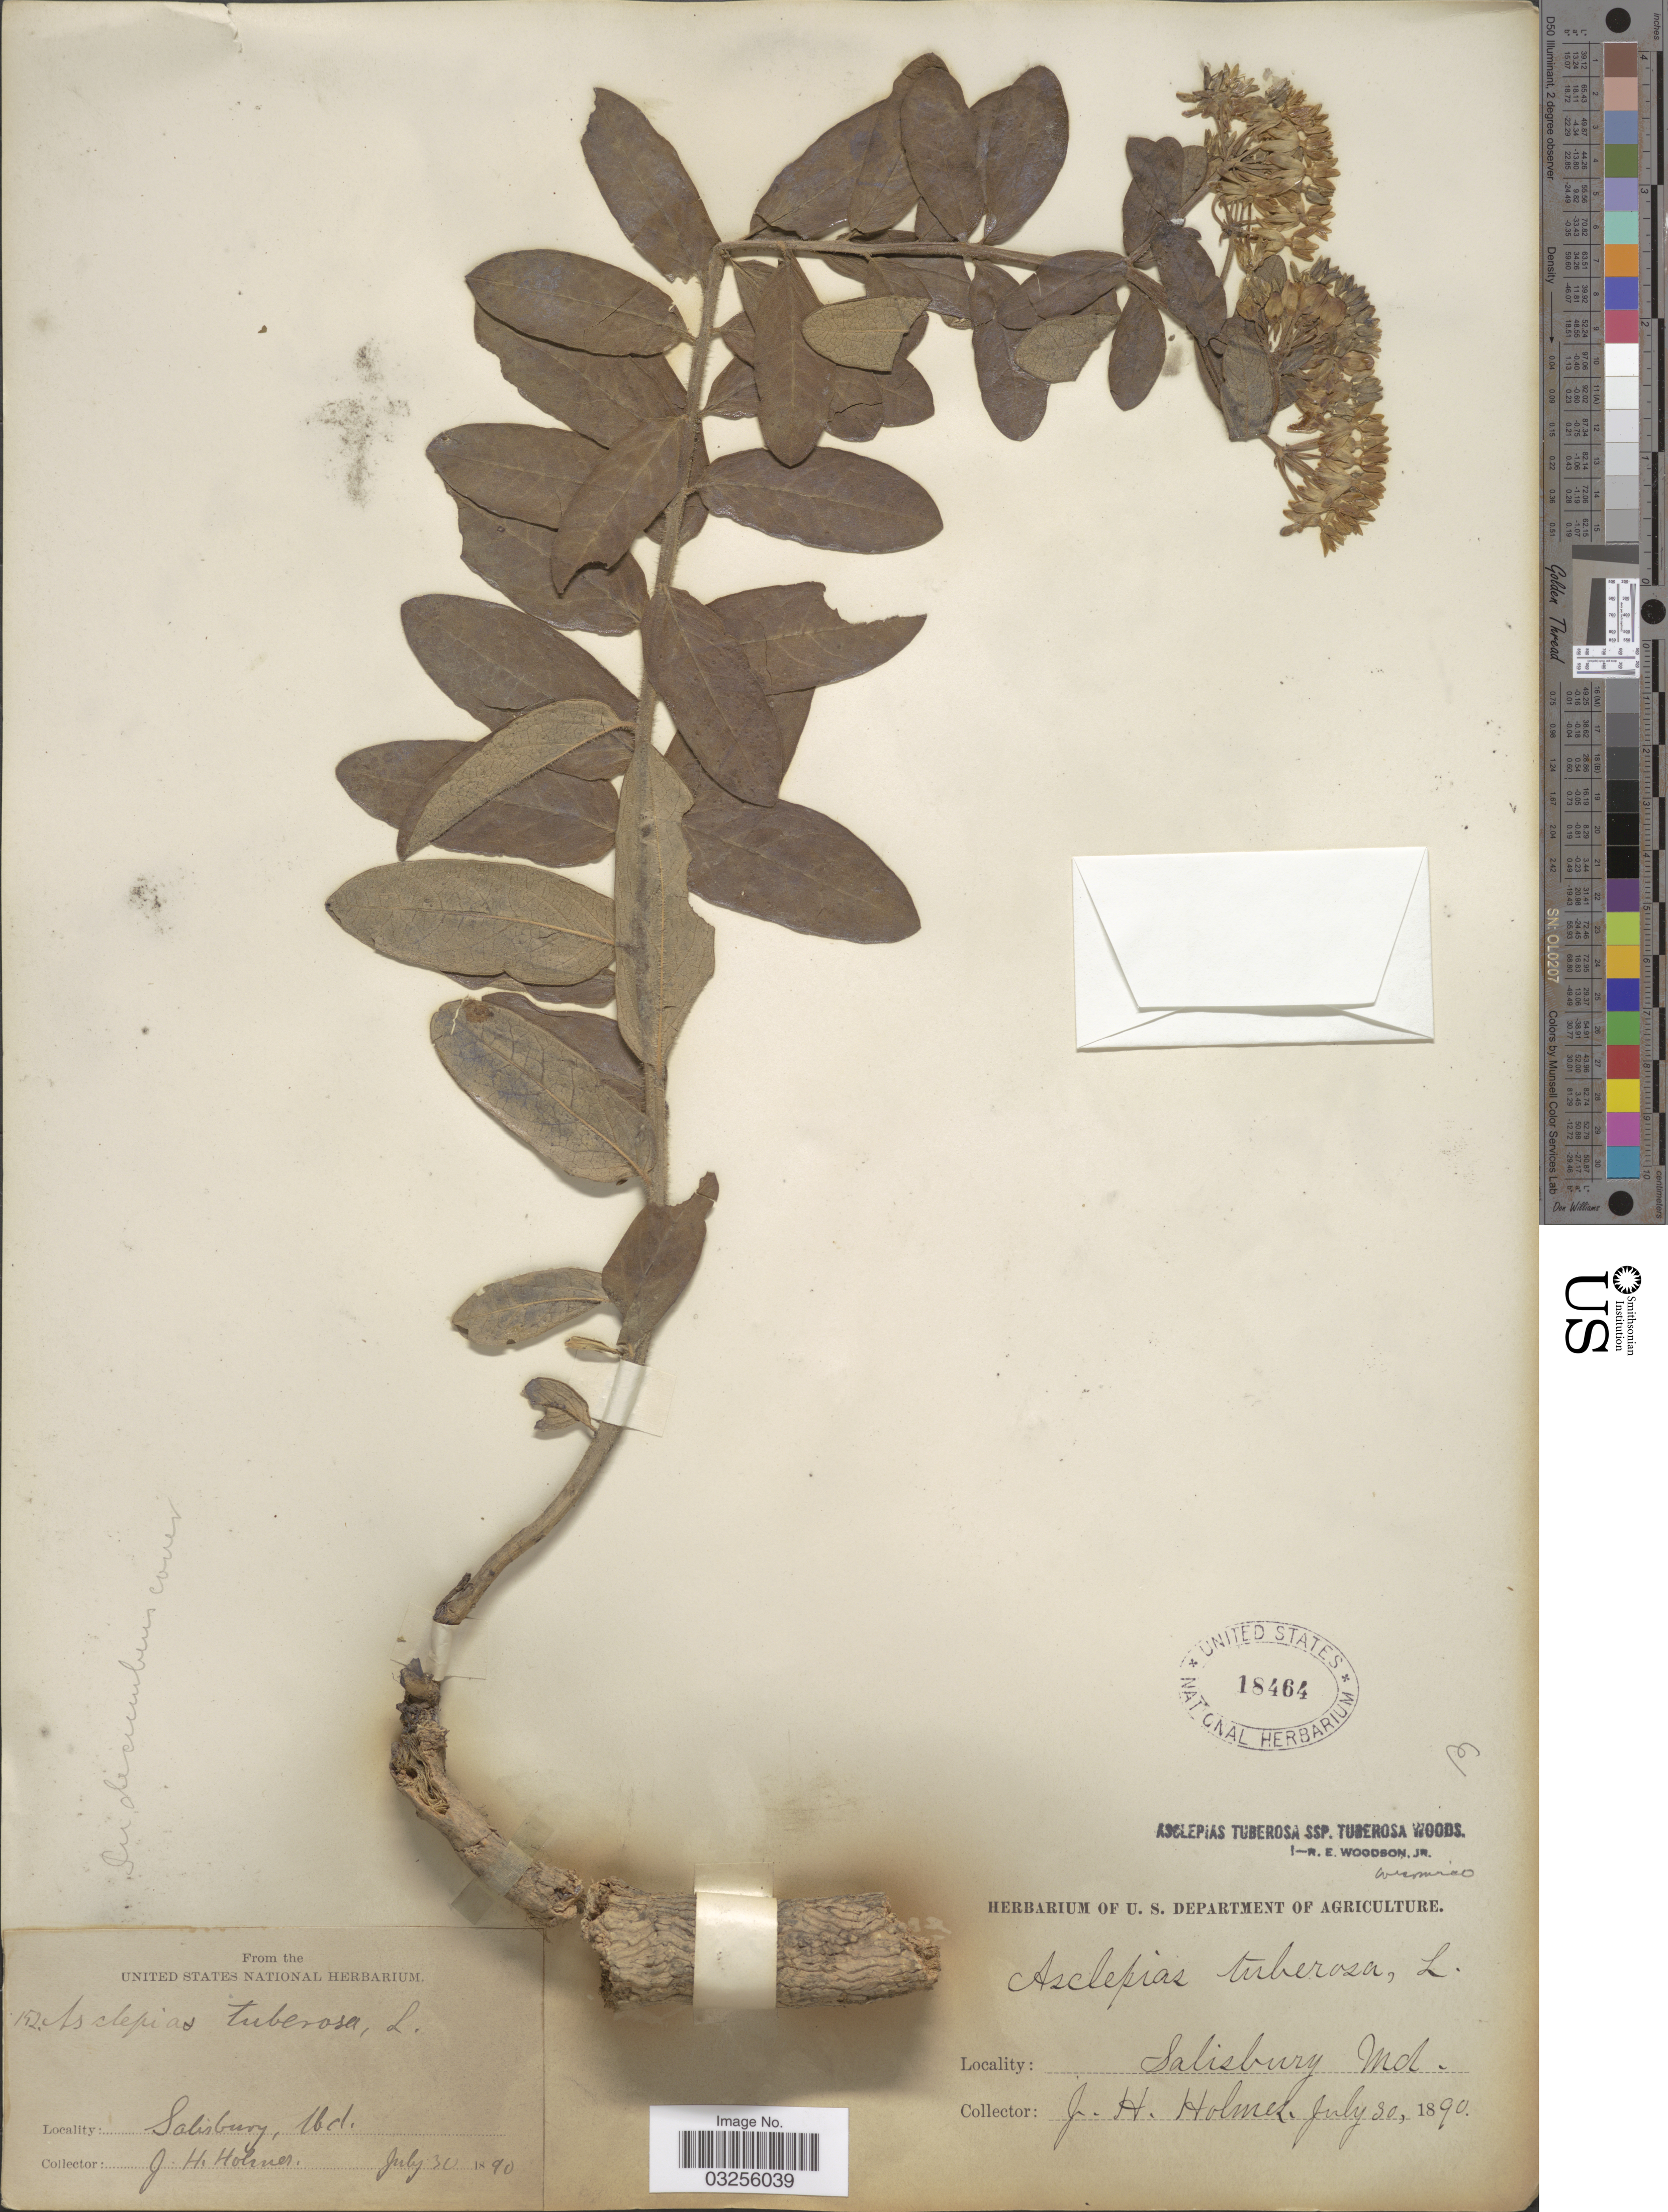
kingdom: Plantae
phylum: Tracheophyta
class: Magnoliopsida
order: Gentianales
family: Apocynaceae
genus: Asclepias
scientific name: Asclepias tuberosa subsp. tuberosa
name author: L.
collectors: J. Holmes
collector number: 152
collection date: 1890-07-30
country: United States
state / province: Maryland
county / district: Wicomico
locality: Salisburg, Md.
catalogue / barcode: US 18464